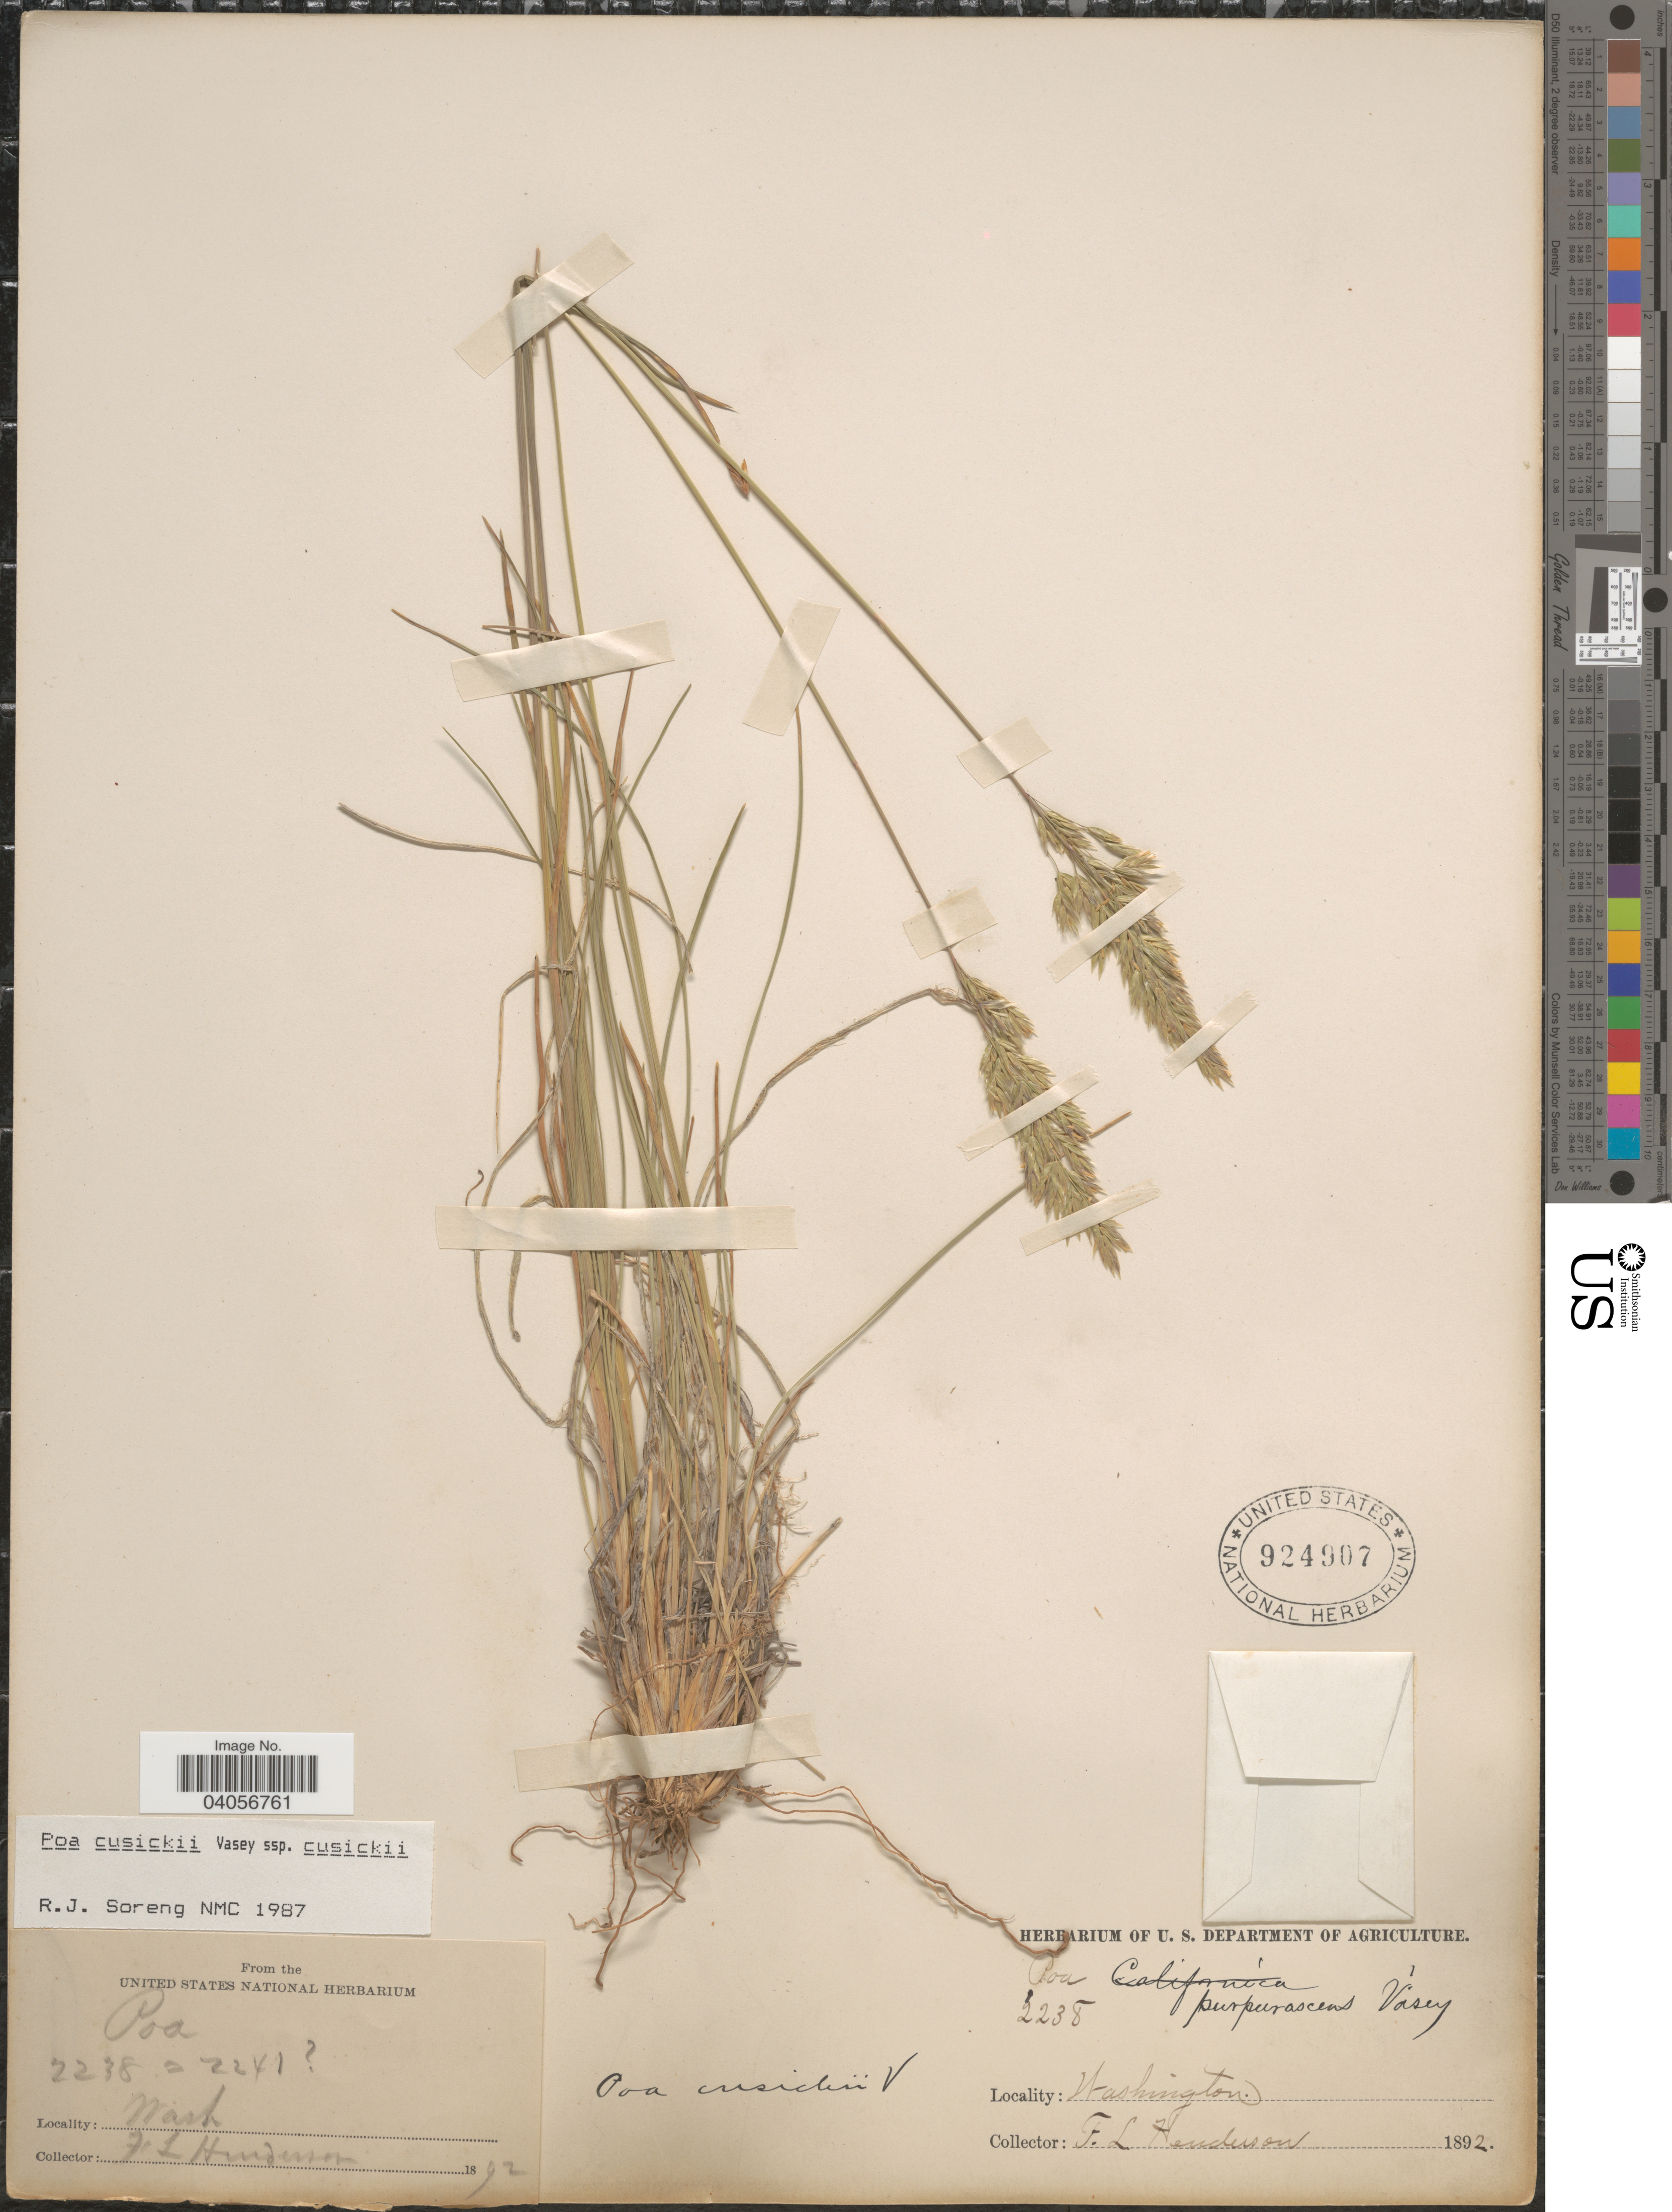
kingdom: Plantae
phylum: Tracheophyta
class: Liliopsida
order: Poales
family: Poaceae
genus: Poa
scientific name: Poa cusickii subsp. cusickii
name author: Vasey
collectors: F. Henderson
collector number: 2238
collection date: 1892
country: United States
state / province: Washington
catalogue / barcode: US 927907